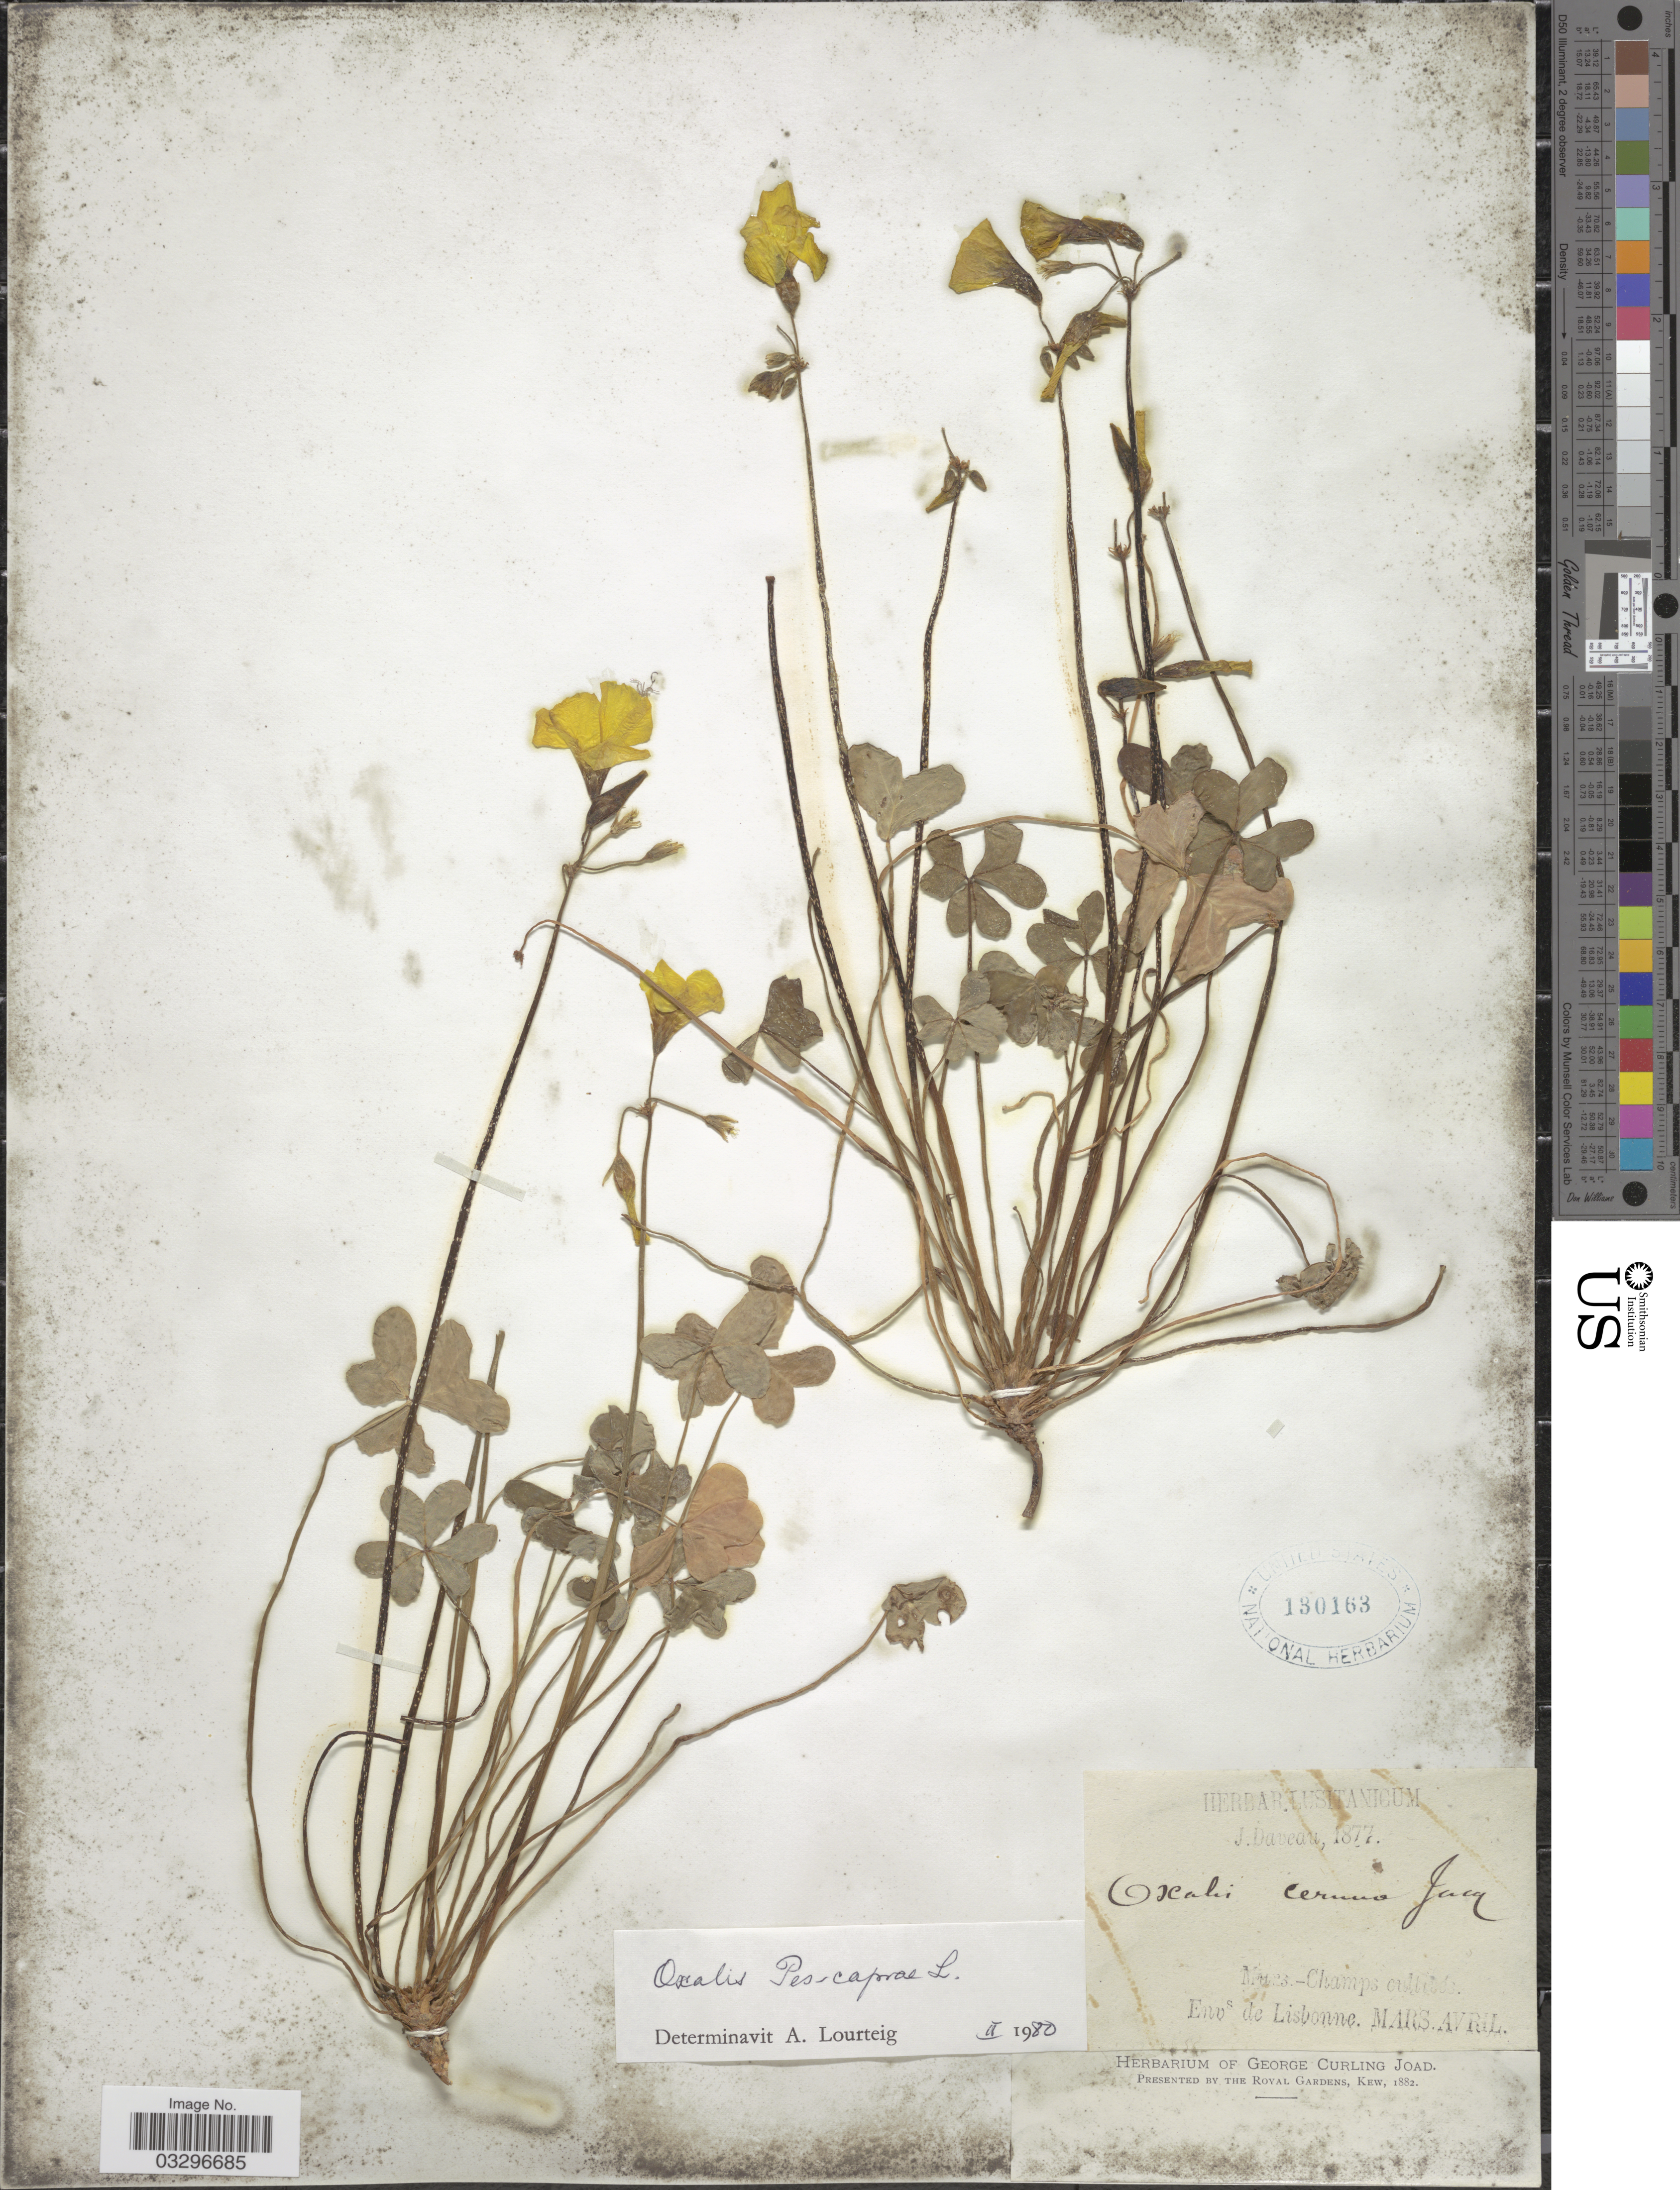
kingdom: Plantae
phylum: Tracheophyta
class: Magnoliopsida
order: Oxalidales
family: Oxalidaceae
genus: Oxalis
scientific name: Oxalis pes-caprae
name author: L.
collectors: J. Daveau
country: Portugal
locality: Murs [interpreted] - Champs cultives, Envs de Lisbonne.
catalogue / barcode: US 130163